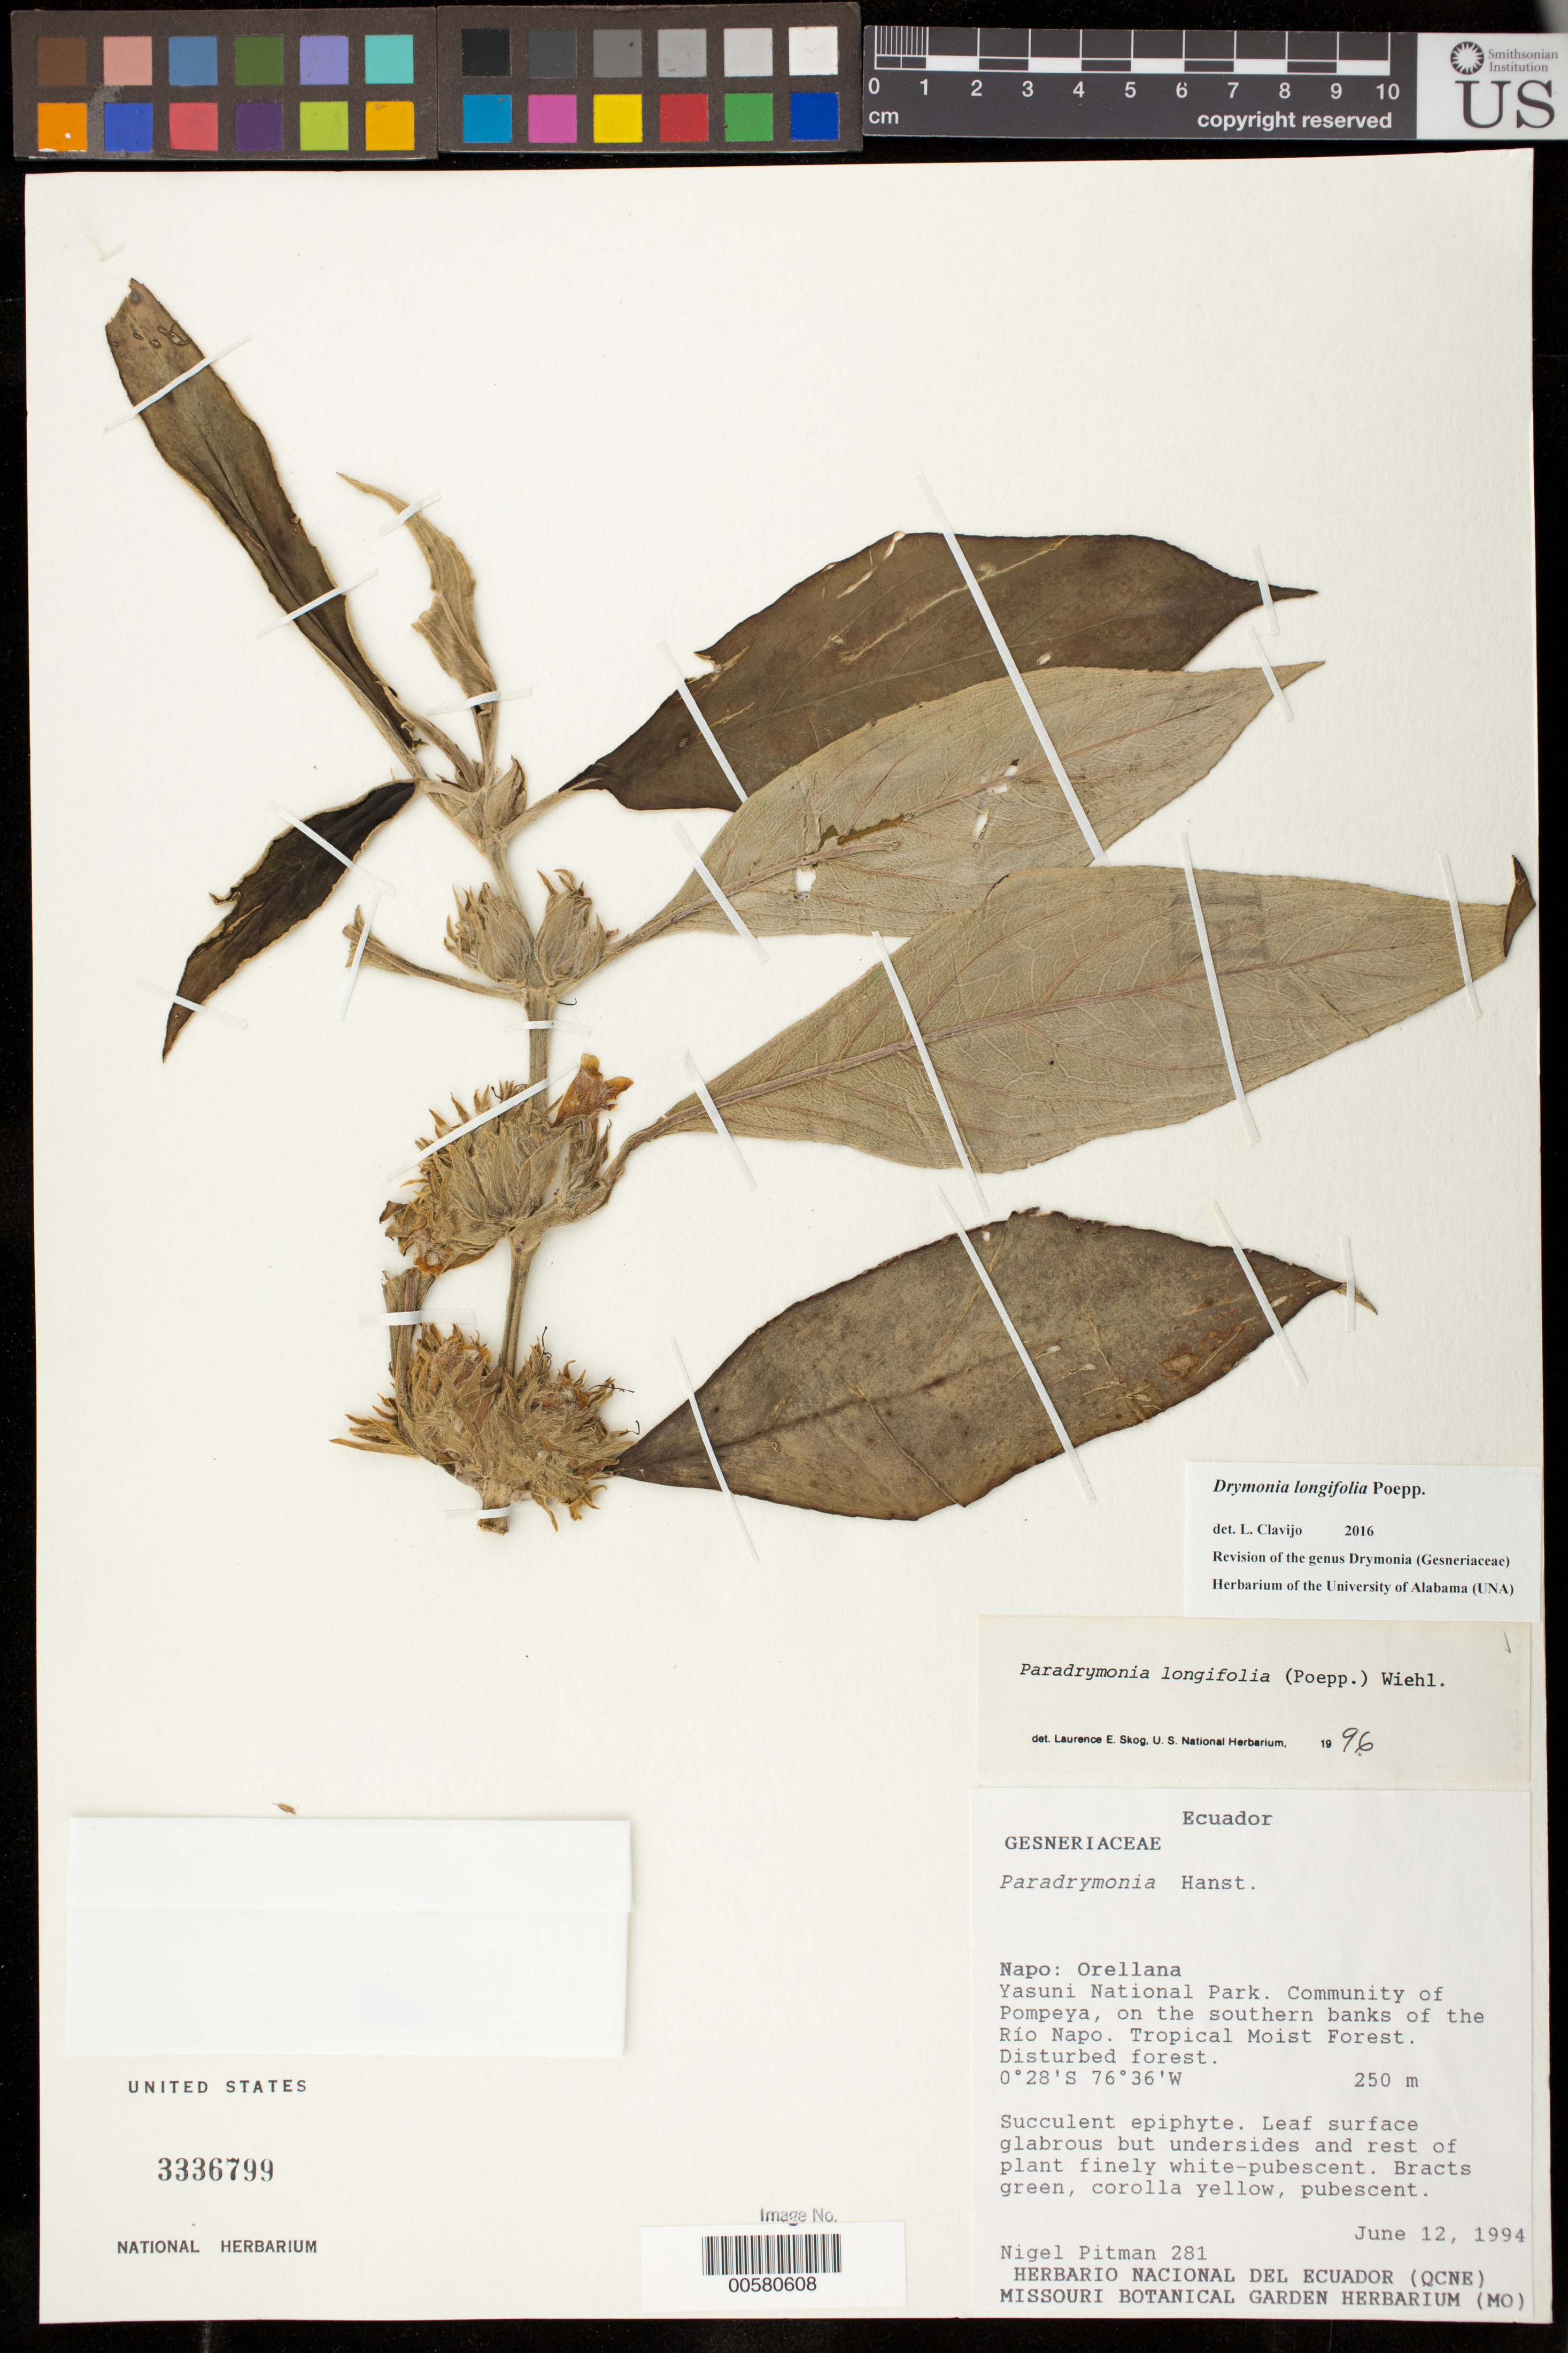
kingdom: Plantae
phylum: Tracheophyta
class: Magnoliopsida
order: Lamiales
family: Gesneriaceae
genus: Drymonia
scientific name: Drymonia longifolia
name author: Poepp.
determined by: Clavijo, L.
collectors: N. Pitman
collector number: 281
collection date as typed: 12 Jun 1994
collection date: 1994-06-12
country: Ecuador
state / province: Napo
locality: Orellana: Yasuni National Park, community of Pompeya, on the southern banks of the Río Napo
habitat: Tropical moist forest; disturbed forest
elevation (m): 250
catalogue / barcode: US 3336799